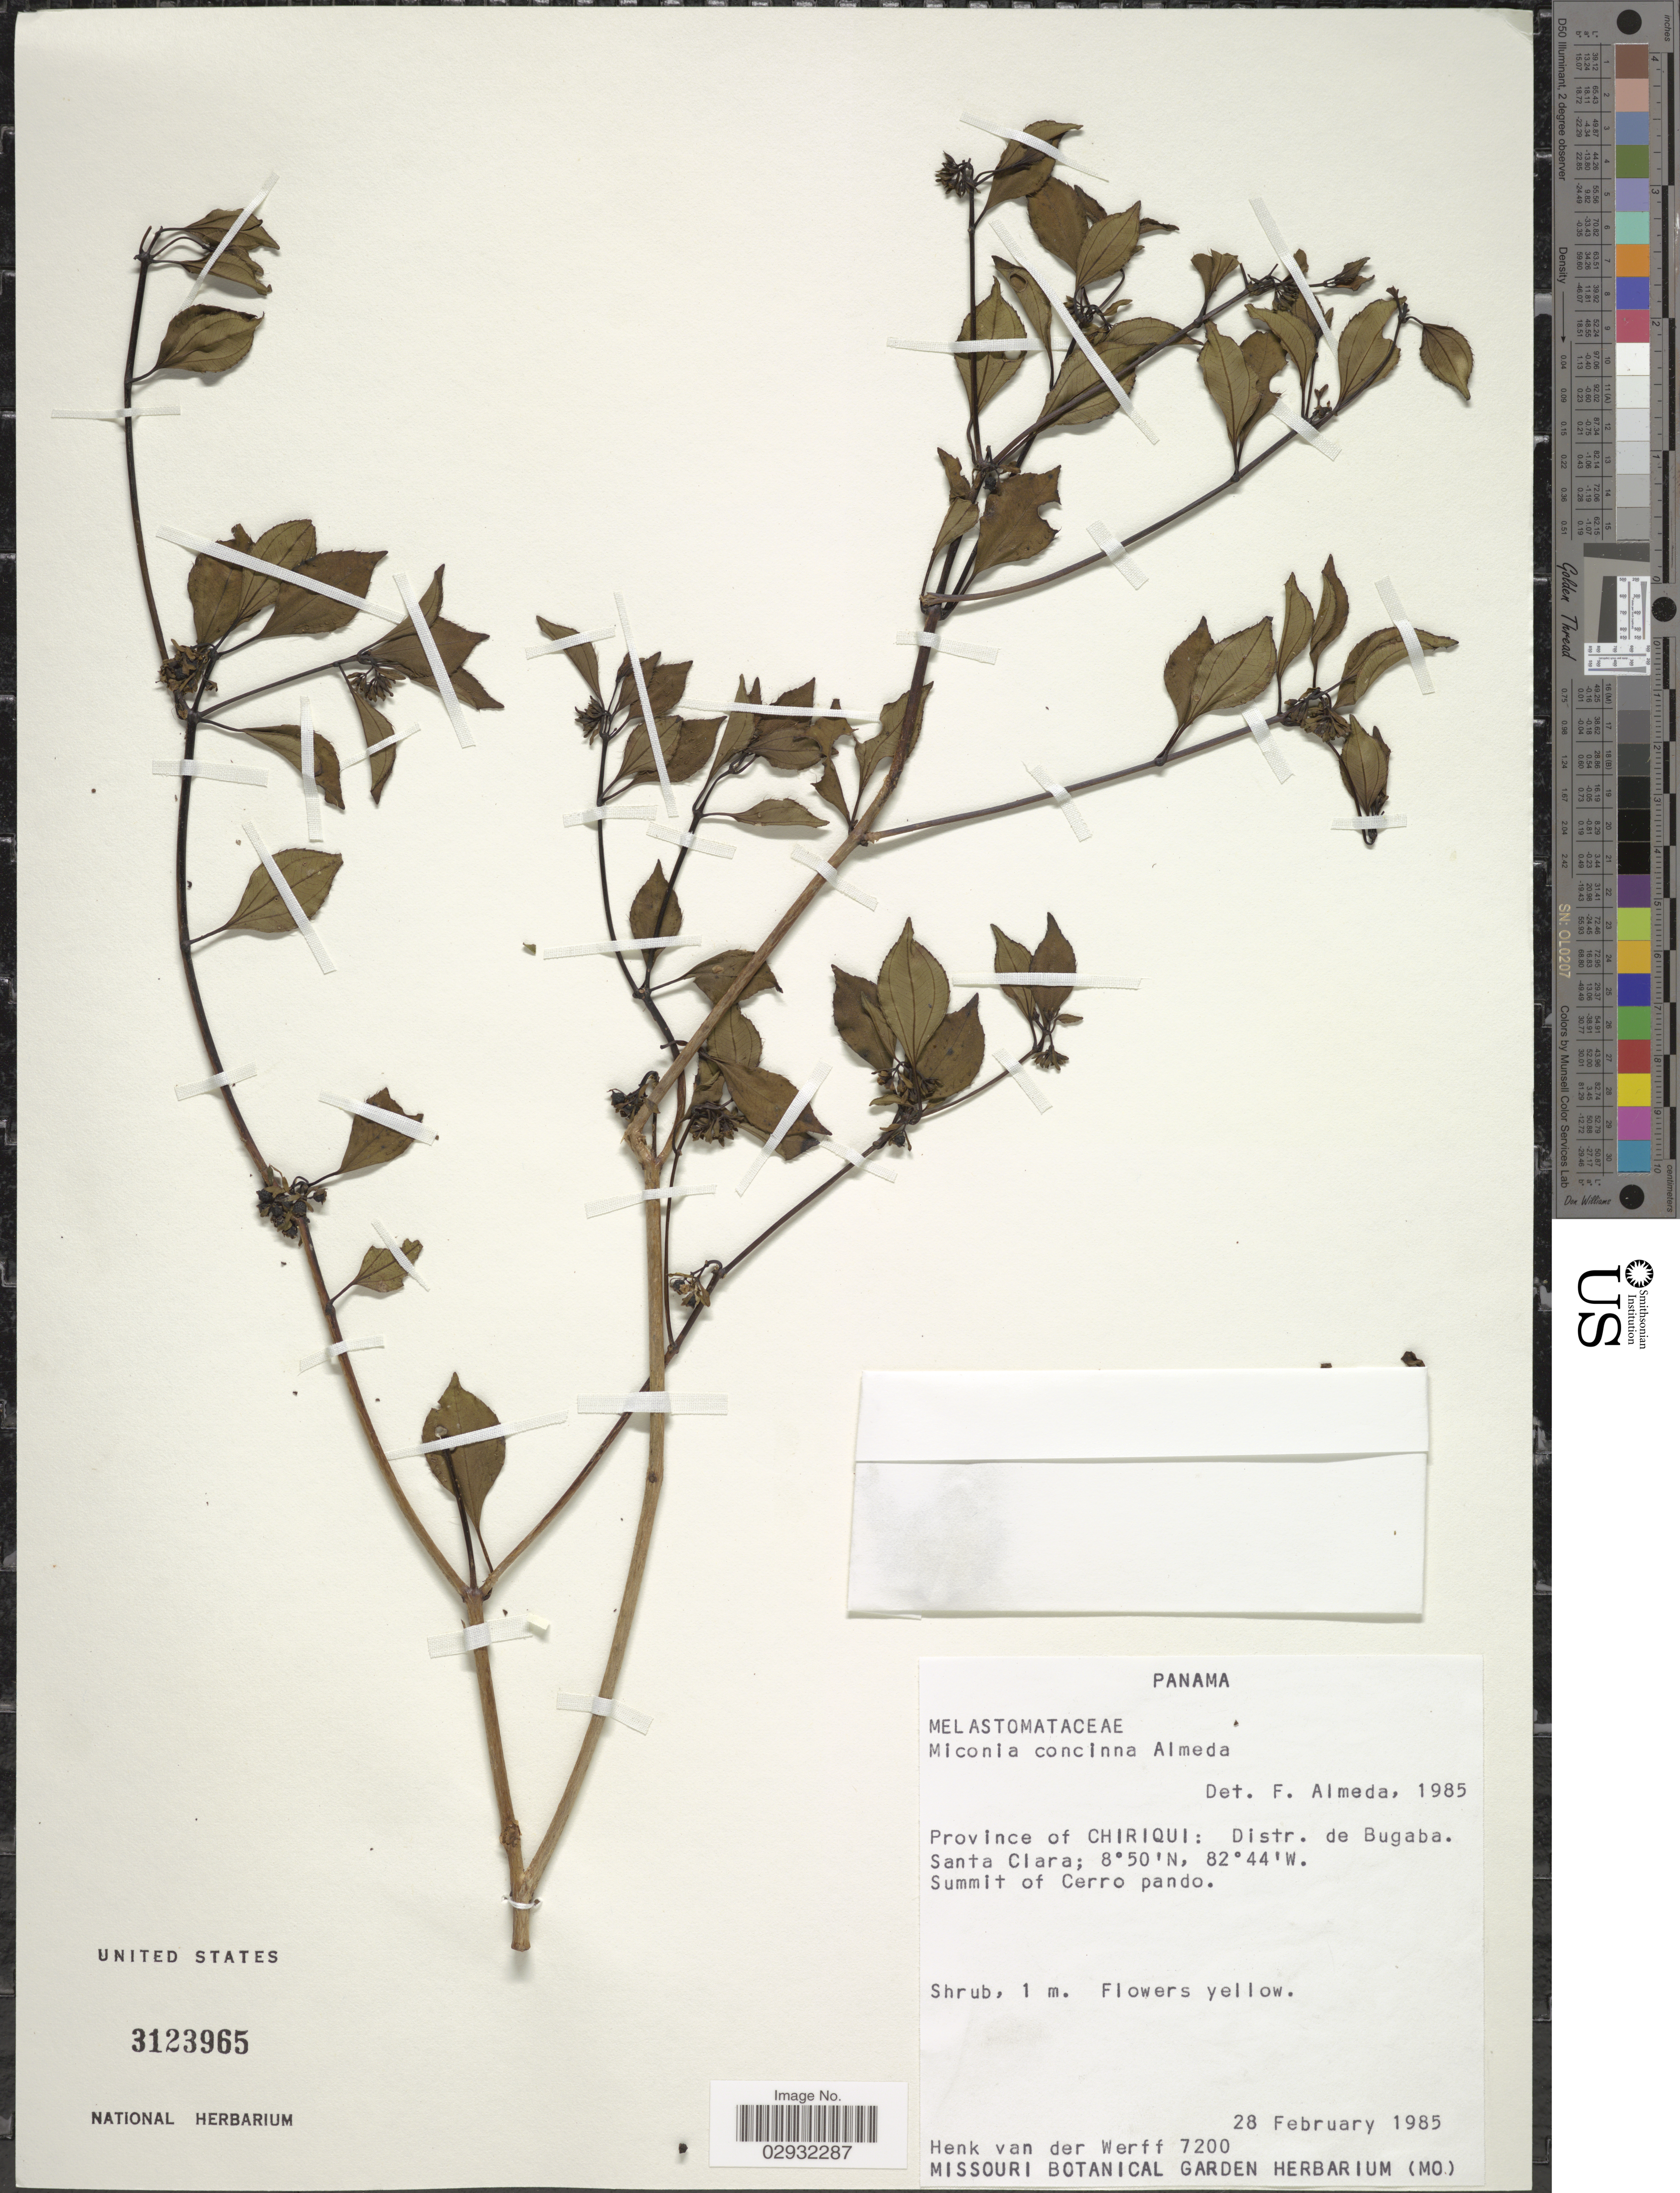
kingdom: Plantae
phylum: Tracheophyta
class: Magnoliopsida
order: Myrtales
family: Melastomataceae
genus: Miconia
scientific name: Miconia concinna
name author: Almeda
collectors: H. van der Werff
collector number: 7200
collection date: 1985-02-28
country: Panama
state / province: Chiriqui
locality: Distr. de Bugaba. Santa Clara. Summit of Cerro pando.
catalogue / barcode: US 3123965